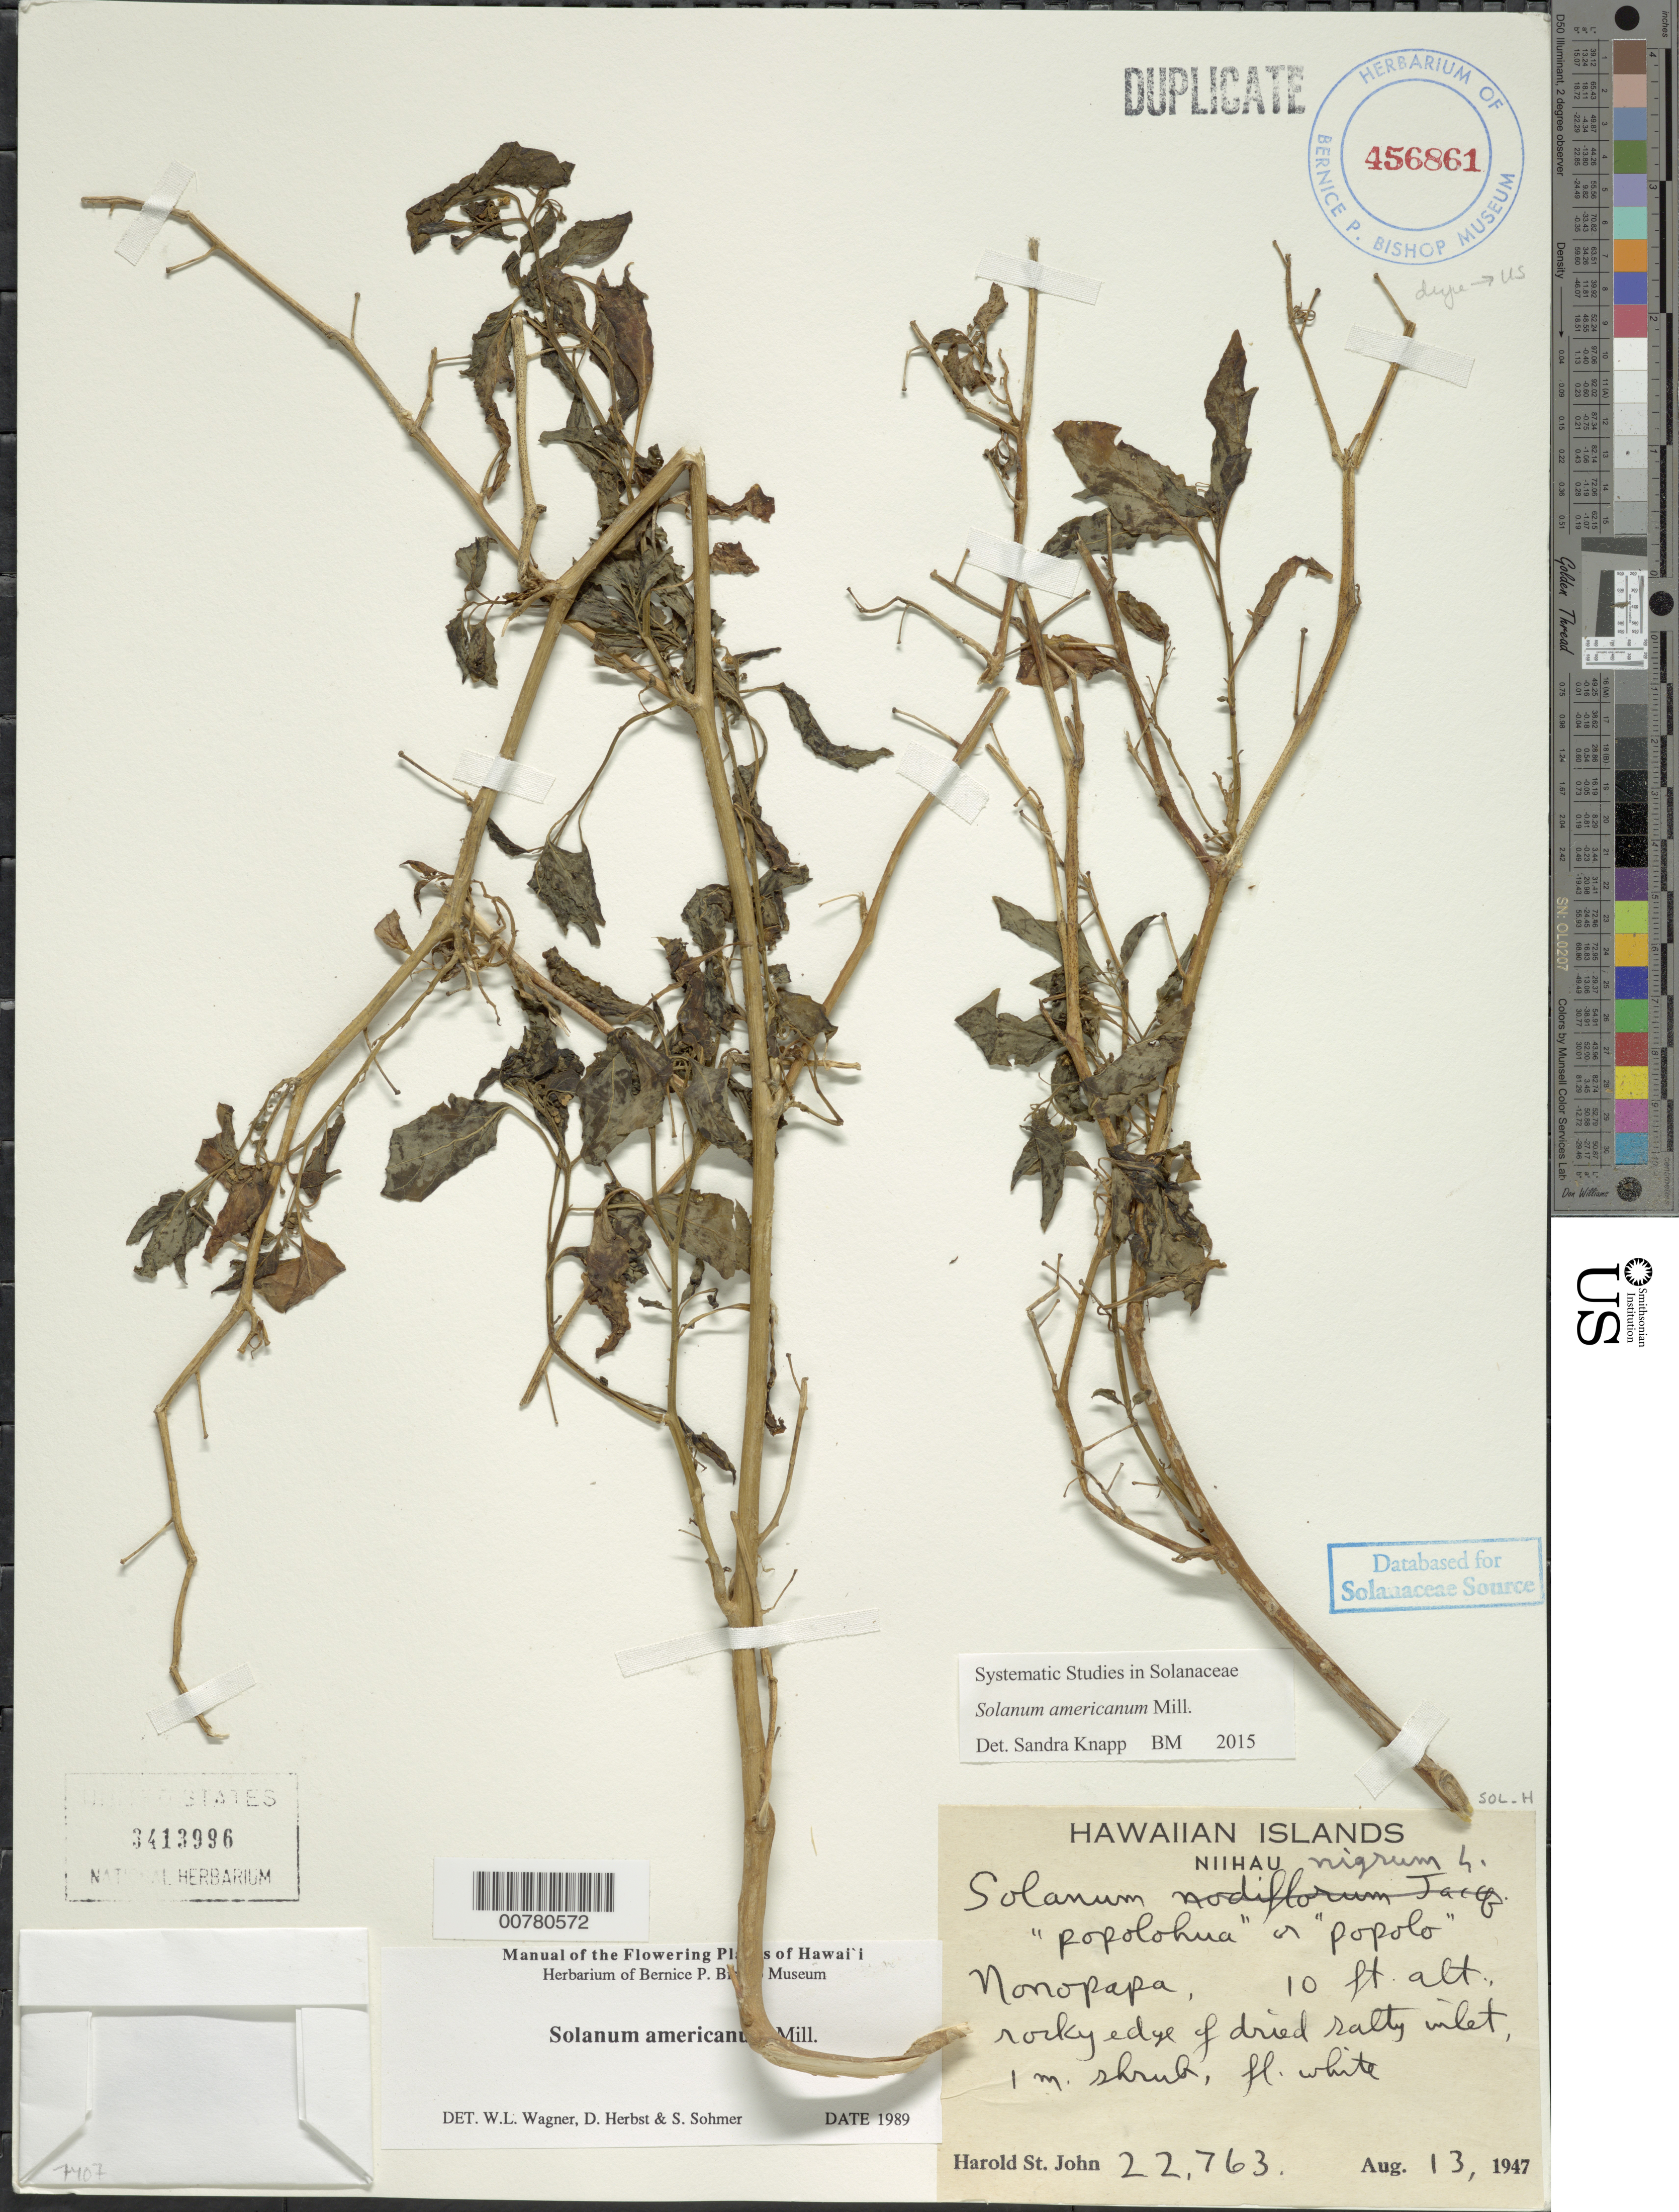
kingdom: Plantae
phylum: Tracheophyta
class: Magnoliopsida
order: Solanales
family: Solanaceae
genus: Solanum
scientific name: Solanum americanum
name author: Mill.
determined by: Wagner, W. L.; Herbst, D. R.; Sohmer, S. H.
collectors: H. St. John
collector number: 22763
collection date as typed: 13 Aug 1947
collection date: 1947-08-13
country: United States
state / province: Hawaii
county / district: Kauai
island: Ni'ihau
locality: Nonopapa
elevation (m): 3.1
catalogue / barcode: US 3413996